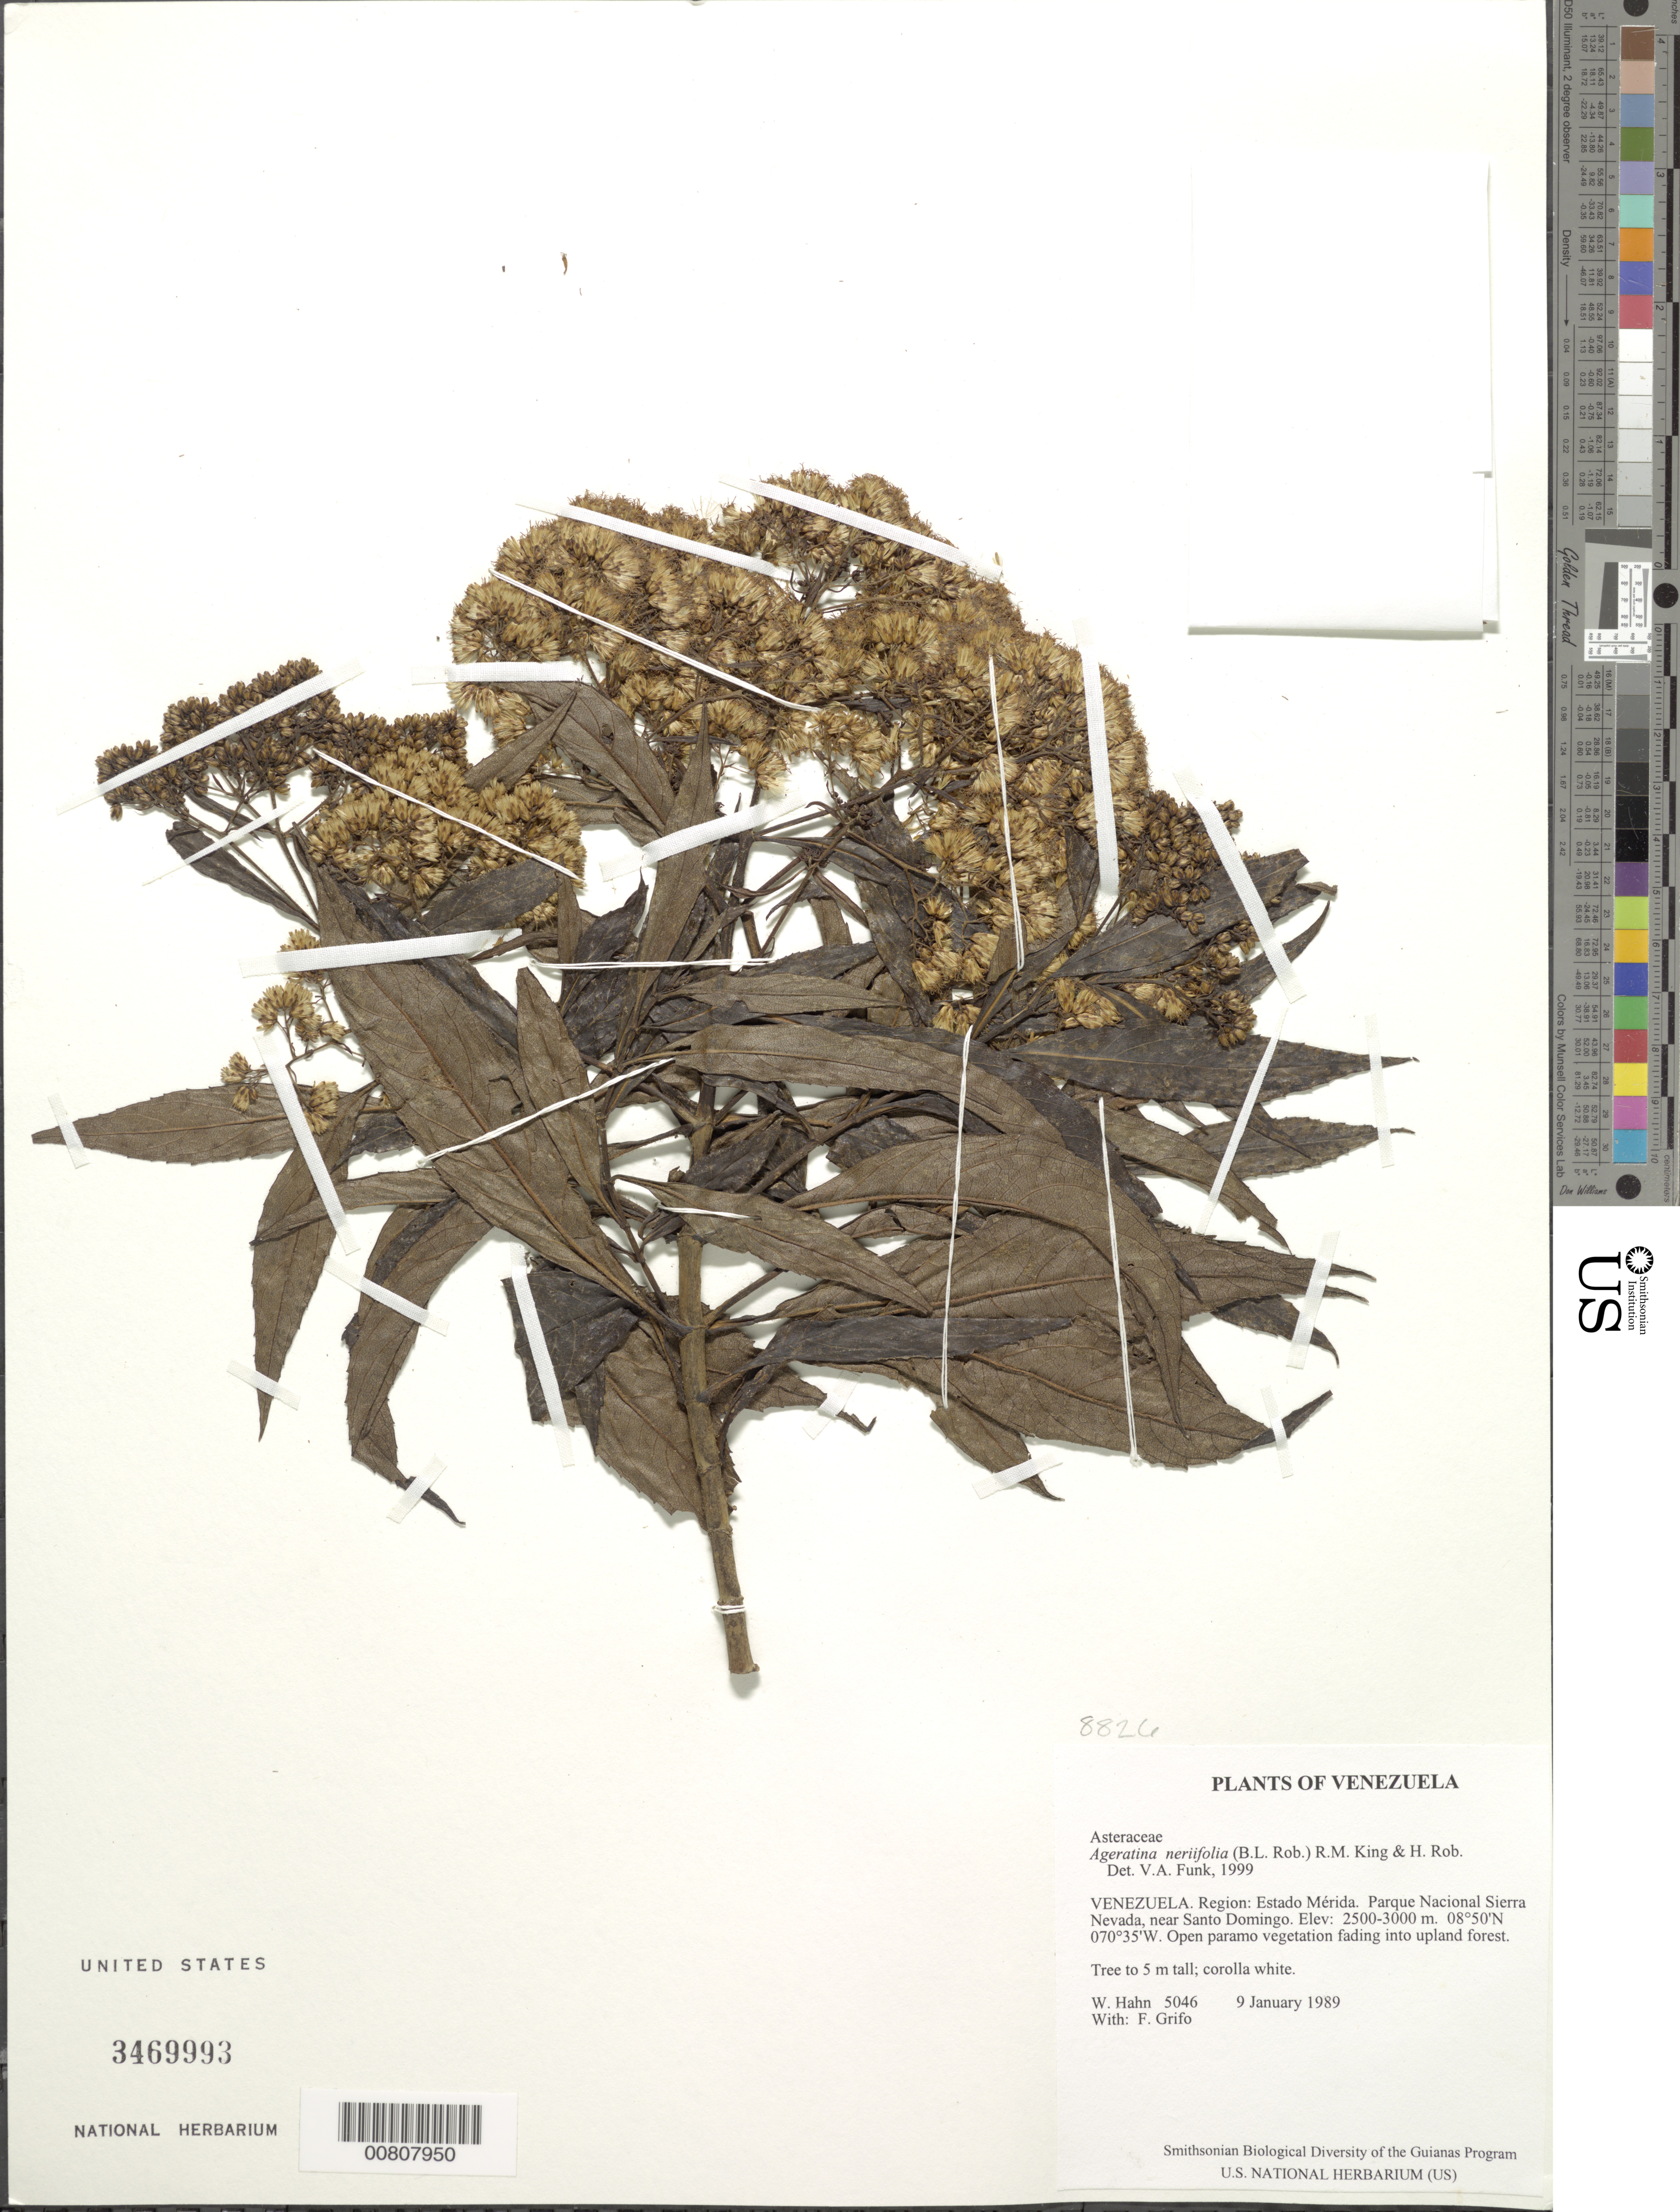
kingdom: Plantae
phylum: Tracheophyta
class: Magnoliopsida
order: Asterales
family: Asteraceae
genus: Ageratina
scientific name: Ageratina neriifolia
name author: (B.L. Rob.) R.M. King & H. Rob.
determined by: Funk, Vicki A., (BOT), Smithsonian Institution - National Museum of Natural History (UNITED STATES)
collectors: W. J. Hahn & F. Grifo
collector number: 5046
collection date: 1989-01-09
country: Venezuela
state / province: Mérida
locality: Parque Nacional Sierra Nevada, near Santo Domingo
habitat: Open paramo vegetation fading into upland forest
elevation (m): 2500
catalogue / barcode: US 3469993